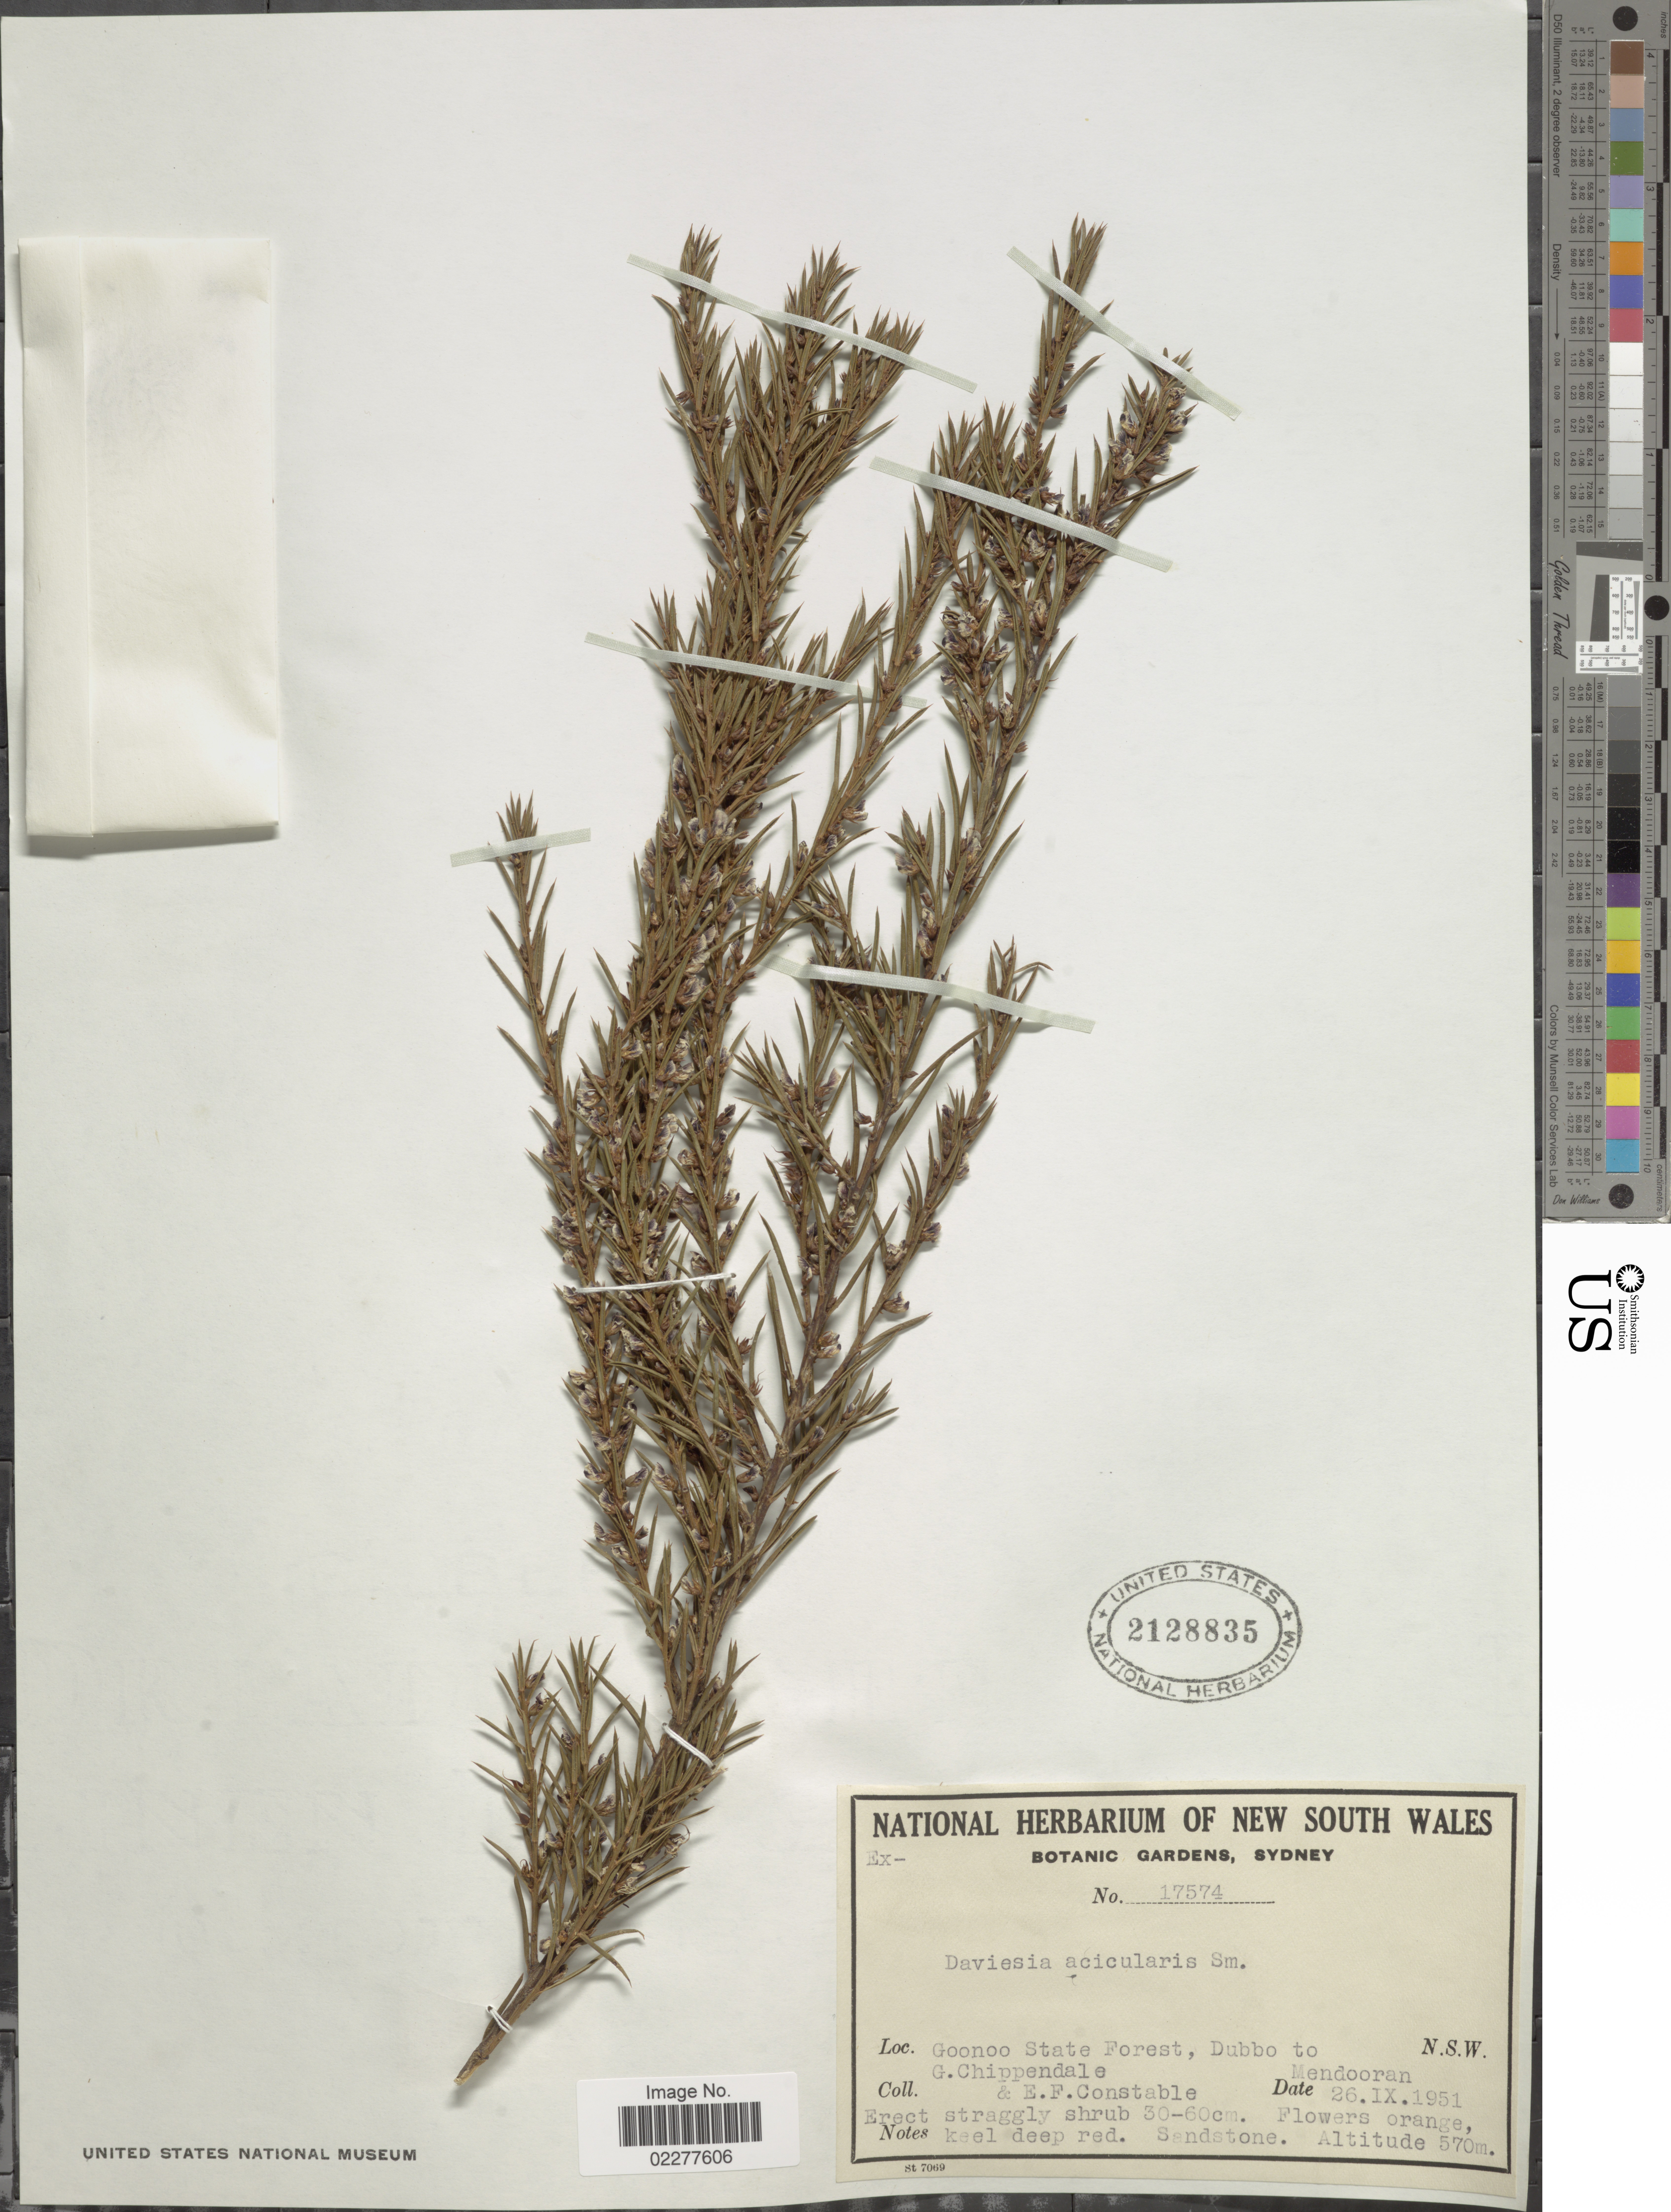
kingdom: Plantae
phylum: Tracheophyta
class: Magnoliopsida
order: Fabales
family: Fabaceae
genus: Daviesia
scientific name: Daviesia acicularis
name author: Sm.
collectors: G. Chippendale & E. F. Constable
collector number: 17574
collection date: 1951-09-26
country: Australia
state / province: New South Wales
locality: Goonoo State Forest, dubbo to Mendooran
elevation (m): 570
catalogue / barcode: US 2128835